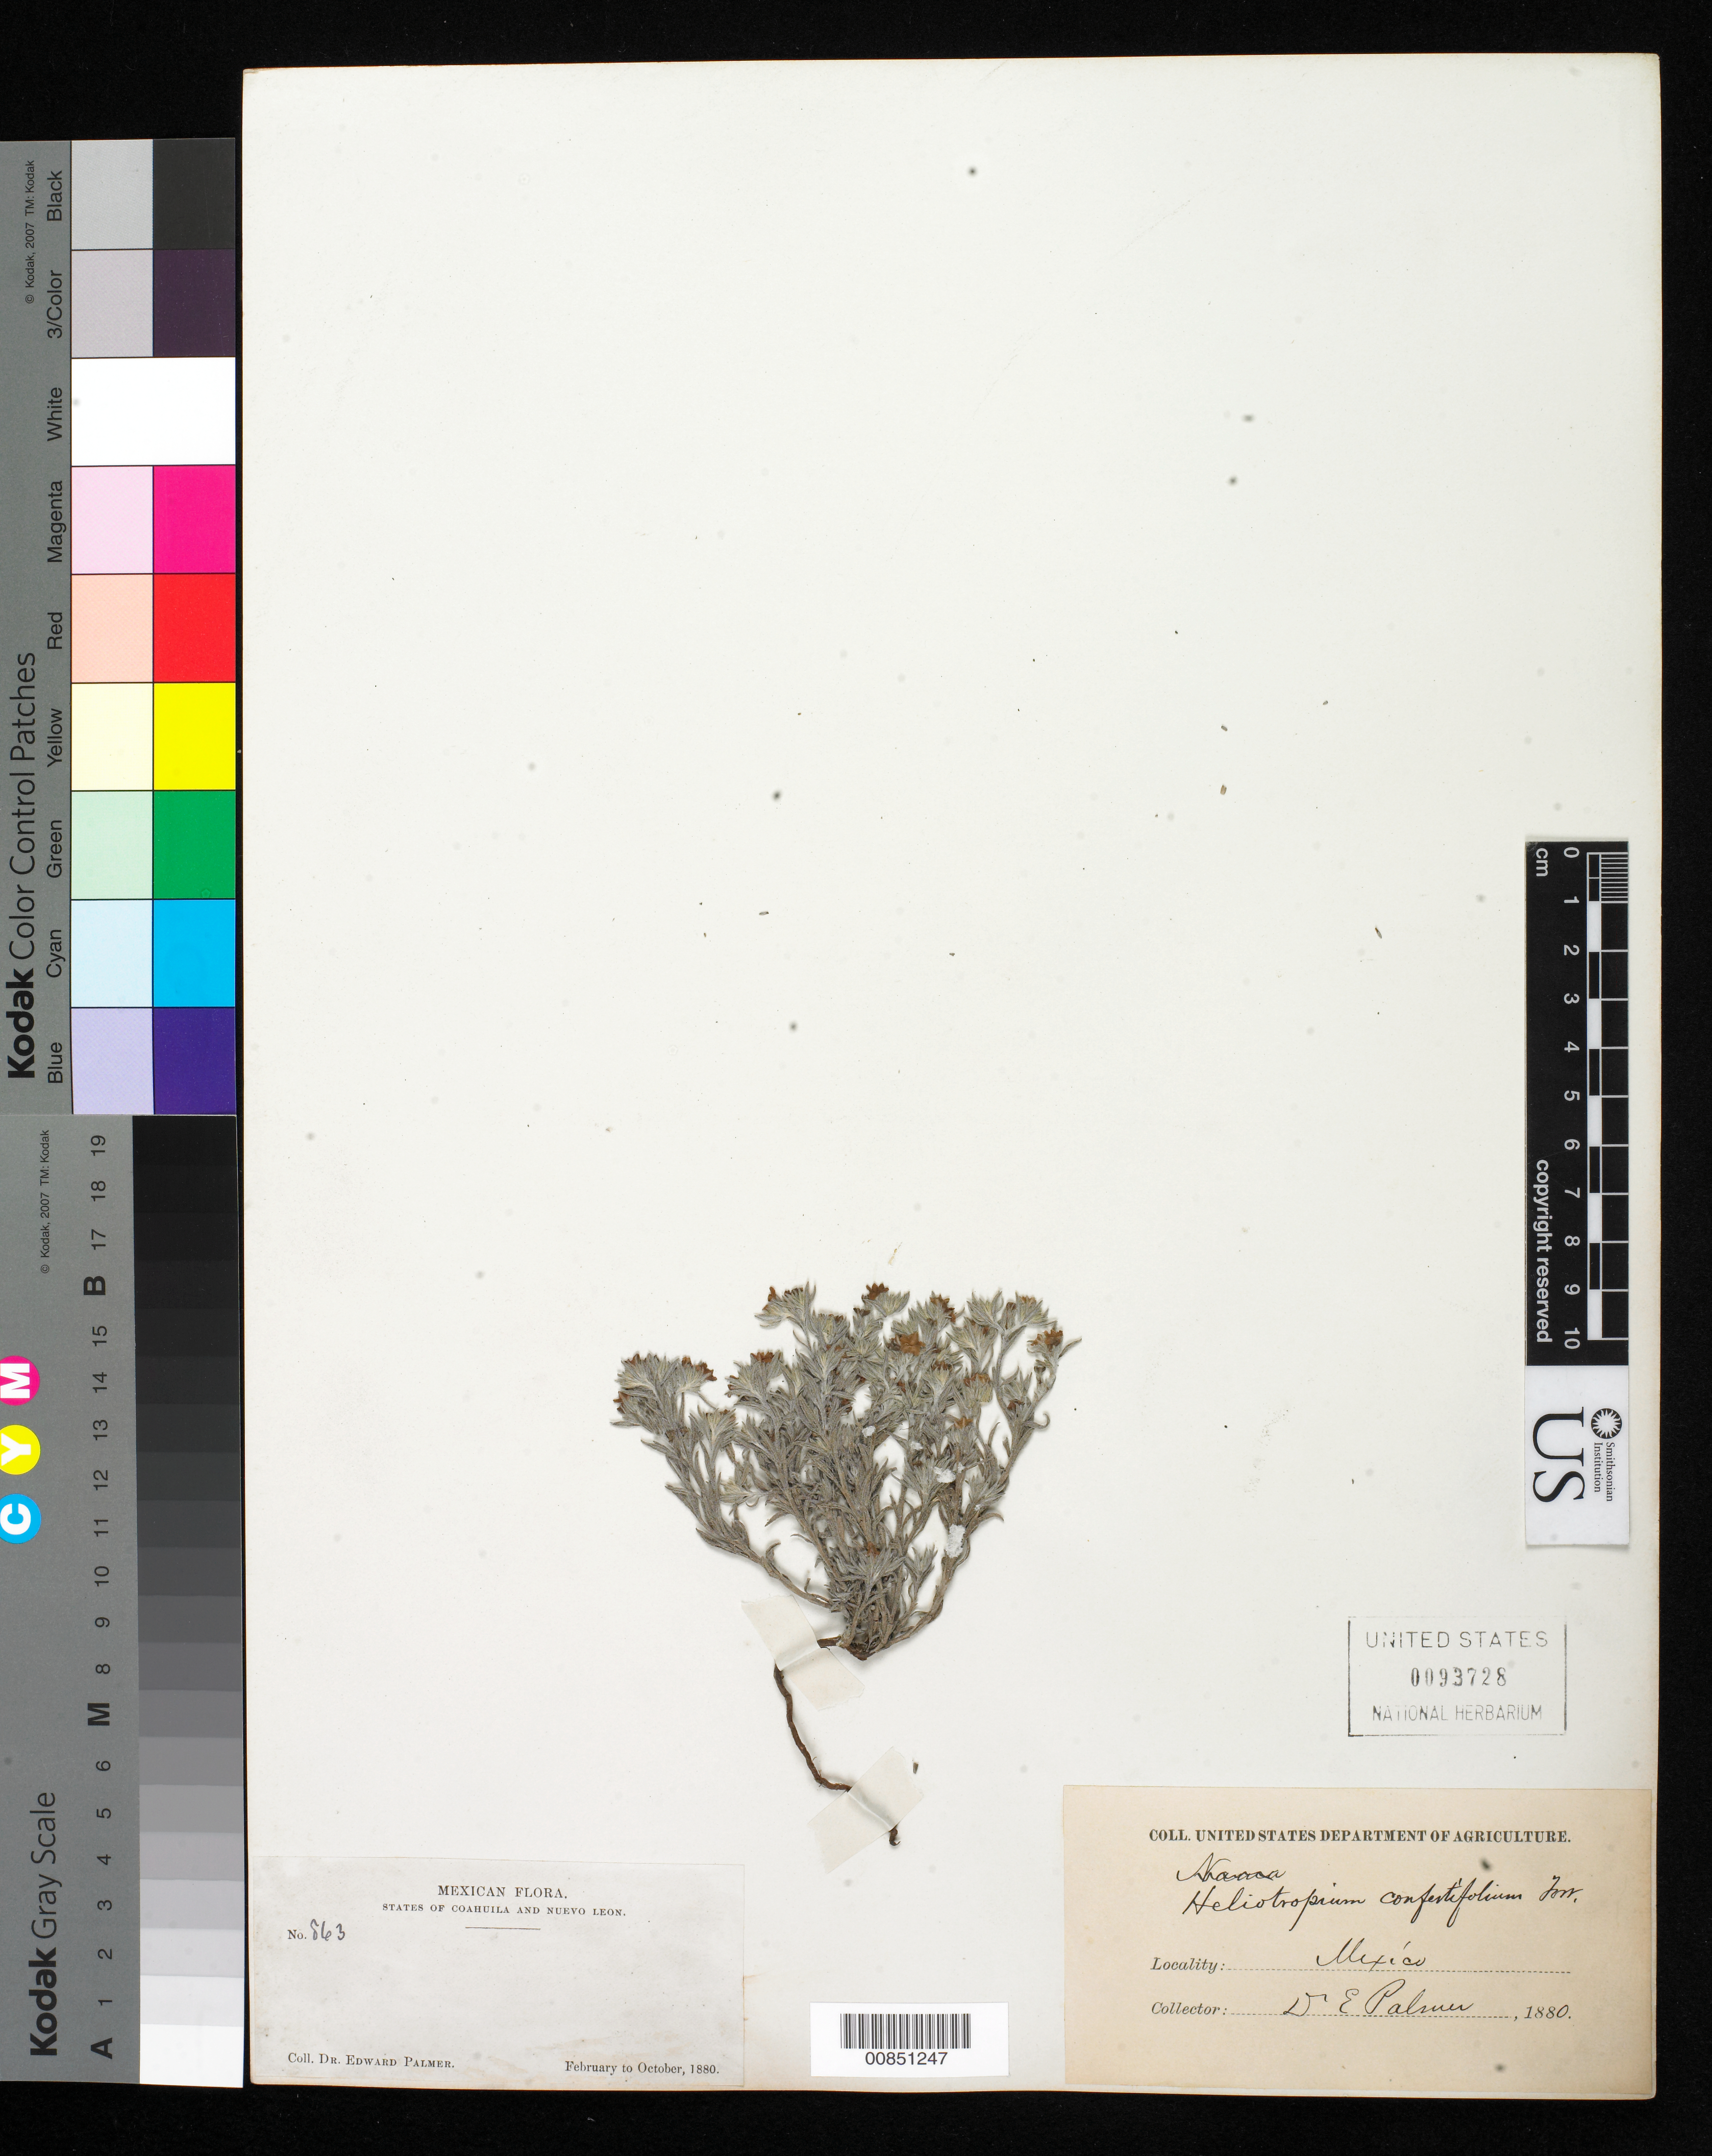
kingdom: Plantae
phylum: Tracheophyta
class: Magnoliopsida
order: Boraginales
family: Heliotropiaceae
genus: Euploca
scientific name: Euploca confertifolium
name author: (Torr.) Feuillet & Halse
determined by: Feuillet, C.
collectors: E. Palmer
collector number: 863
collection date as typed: Feb 1880 to -- Oct 1880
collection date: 1880-02/1880-10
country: Mexico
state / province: Coahuila / Nuevo León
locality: States of Coahuila and Nuevo León.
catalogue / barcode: US 93728